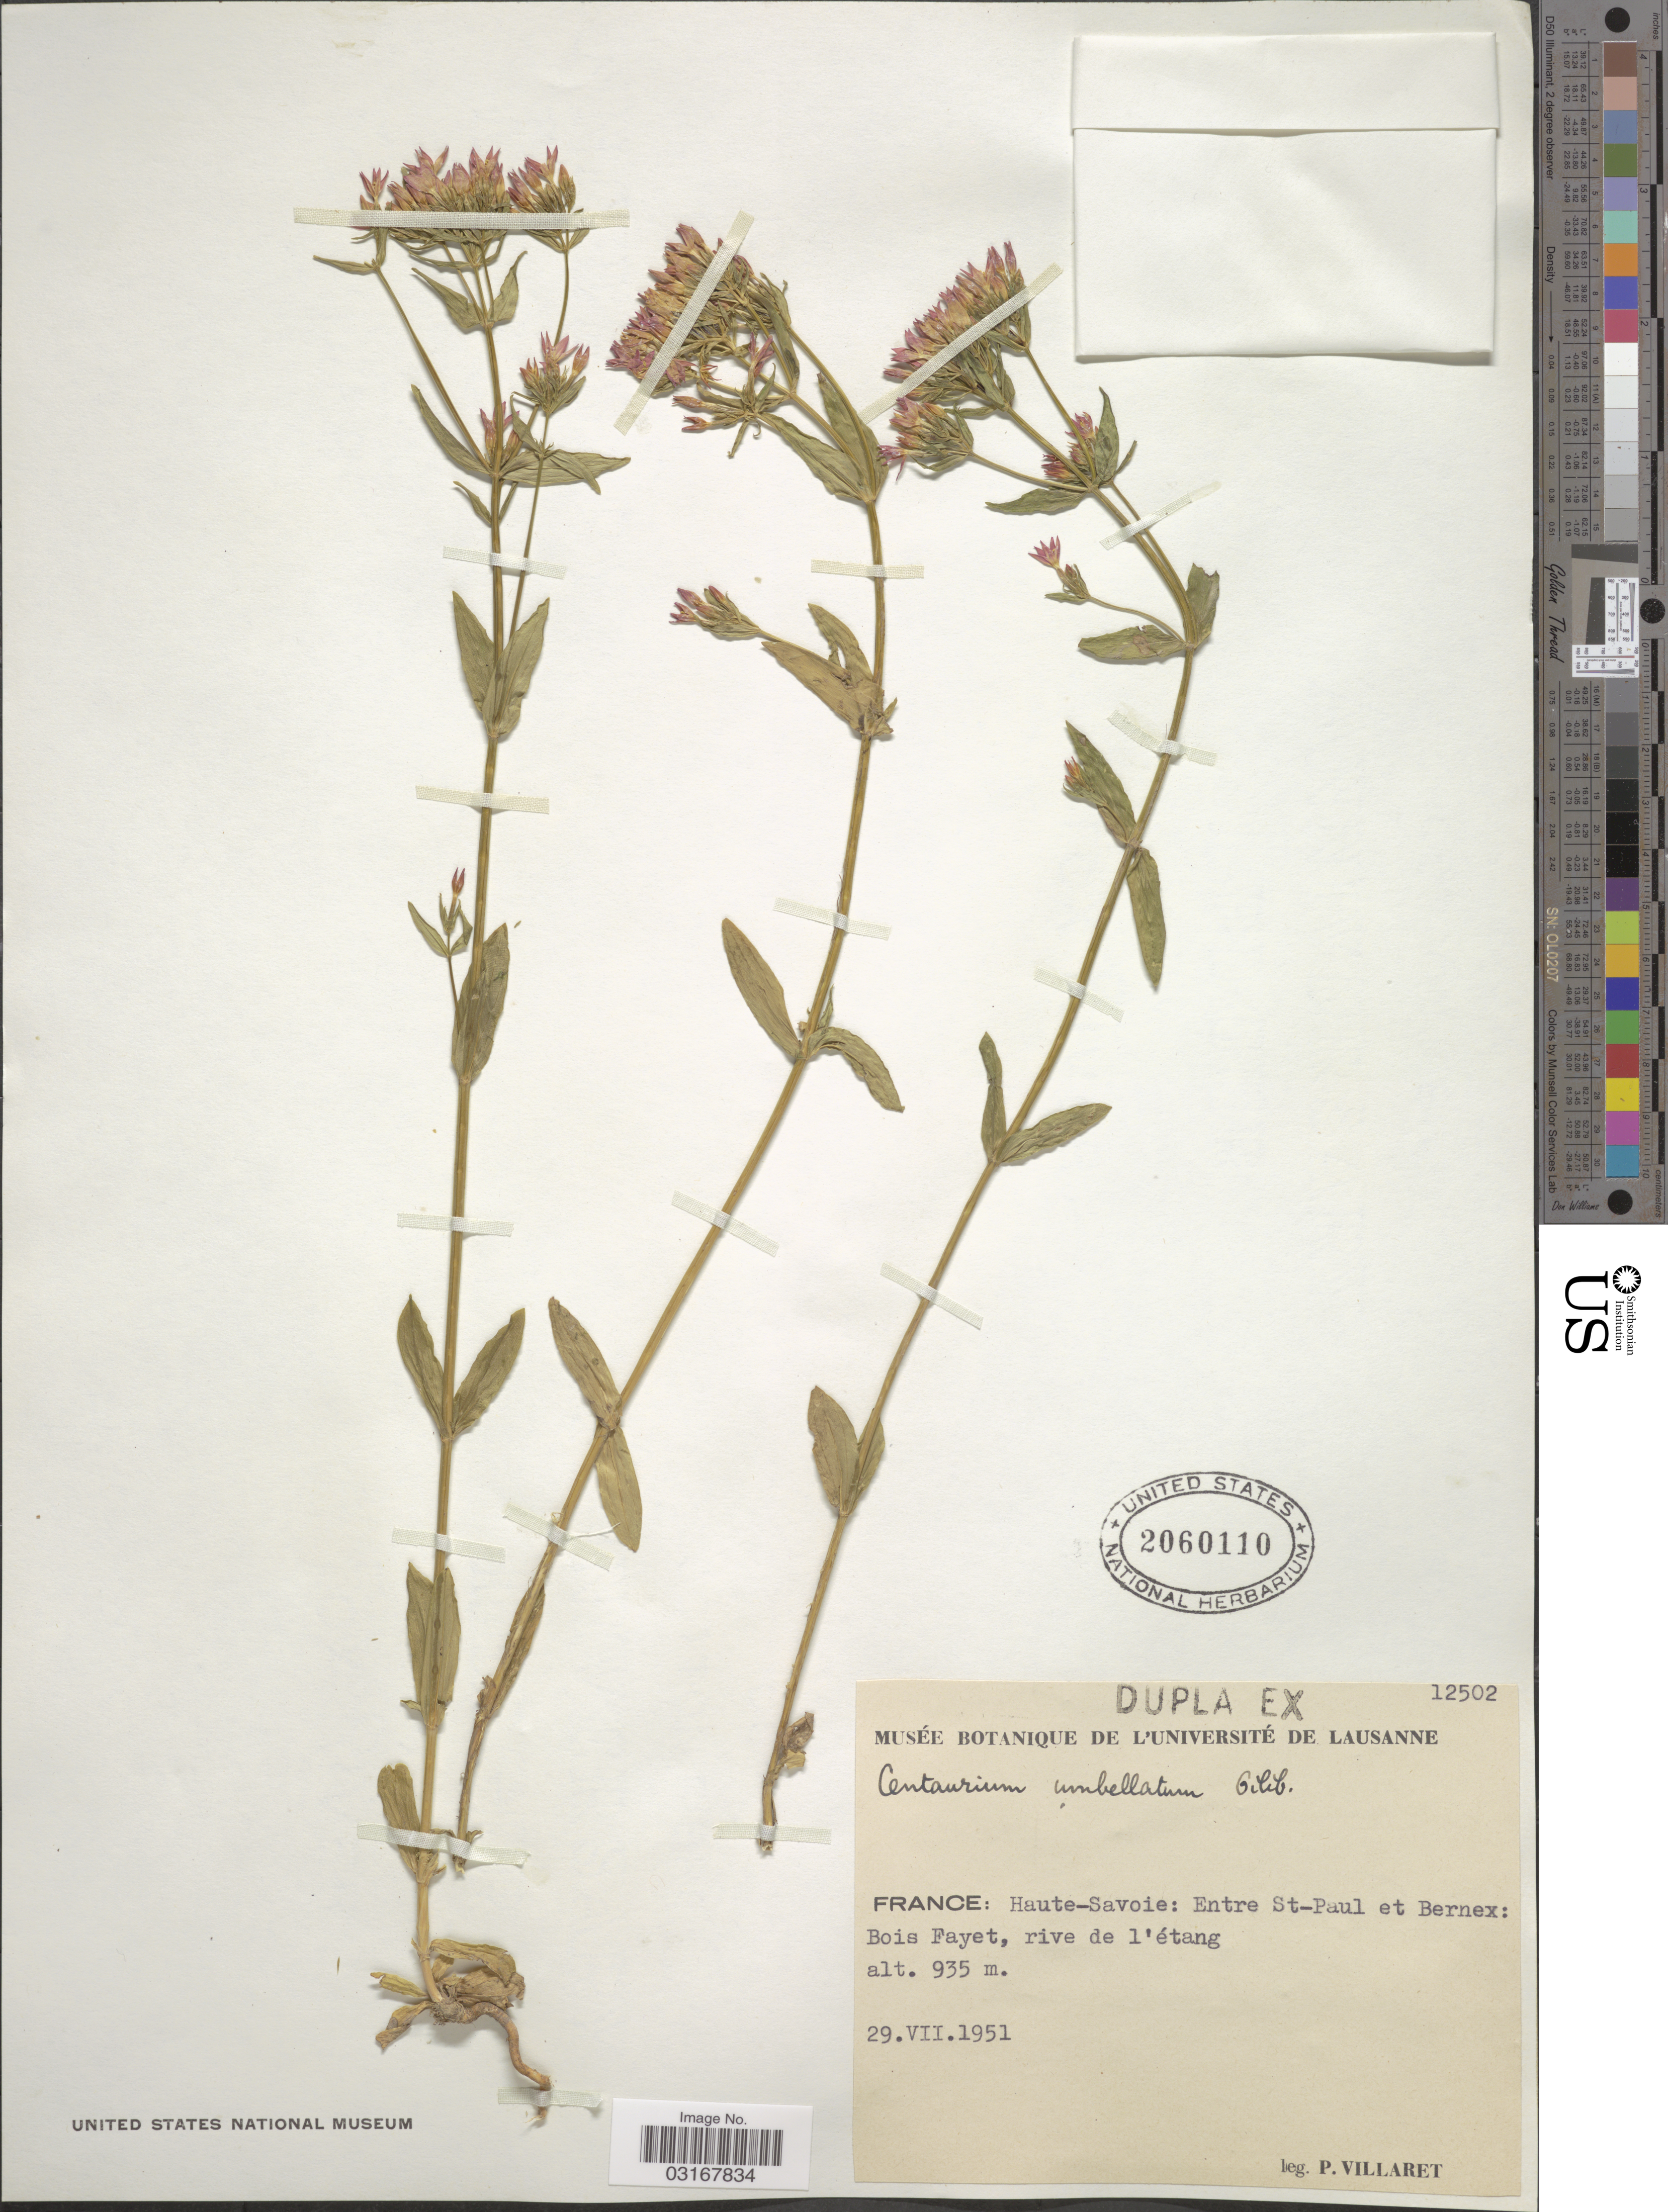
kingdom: Plantae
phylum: Tracheophyta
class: Magnoliopsida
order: Gentianales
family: Gentianaceae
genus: Centaurium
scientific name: Centaurium umbellatum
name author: Gilib.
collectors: P. Villaret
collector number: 12502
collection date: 1951-07-29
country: France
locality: Haute-Savoie: Entre St-Paul et Bernex: Bois Fayet, rive de l'étang.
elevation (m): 935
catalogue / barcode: US 2060110